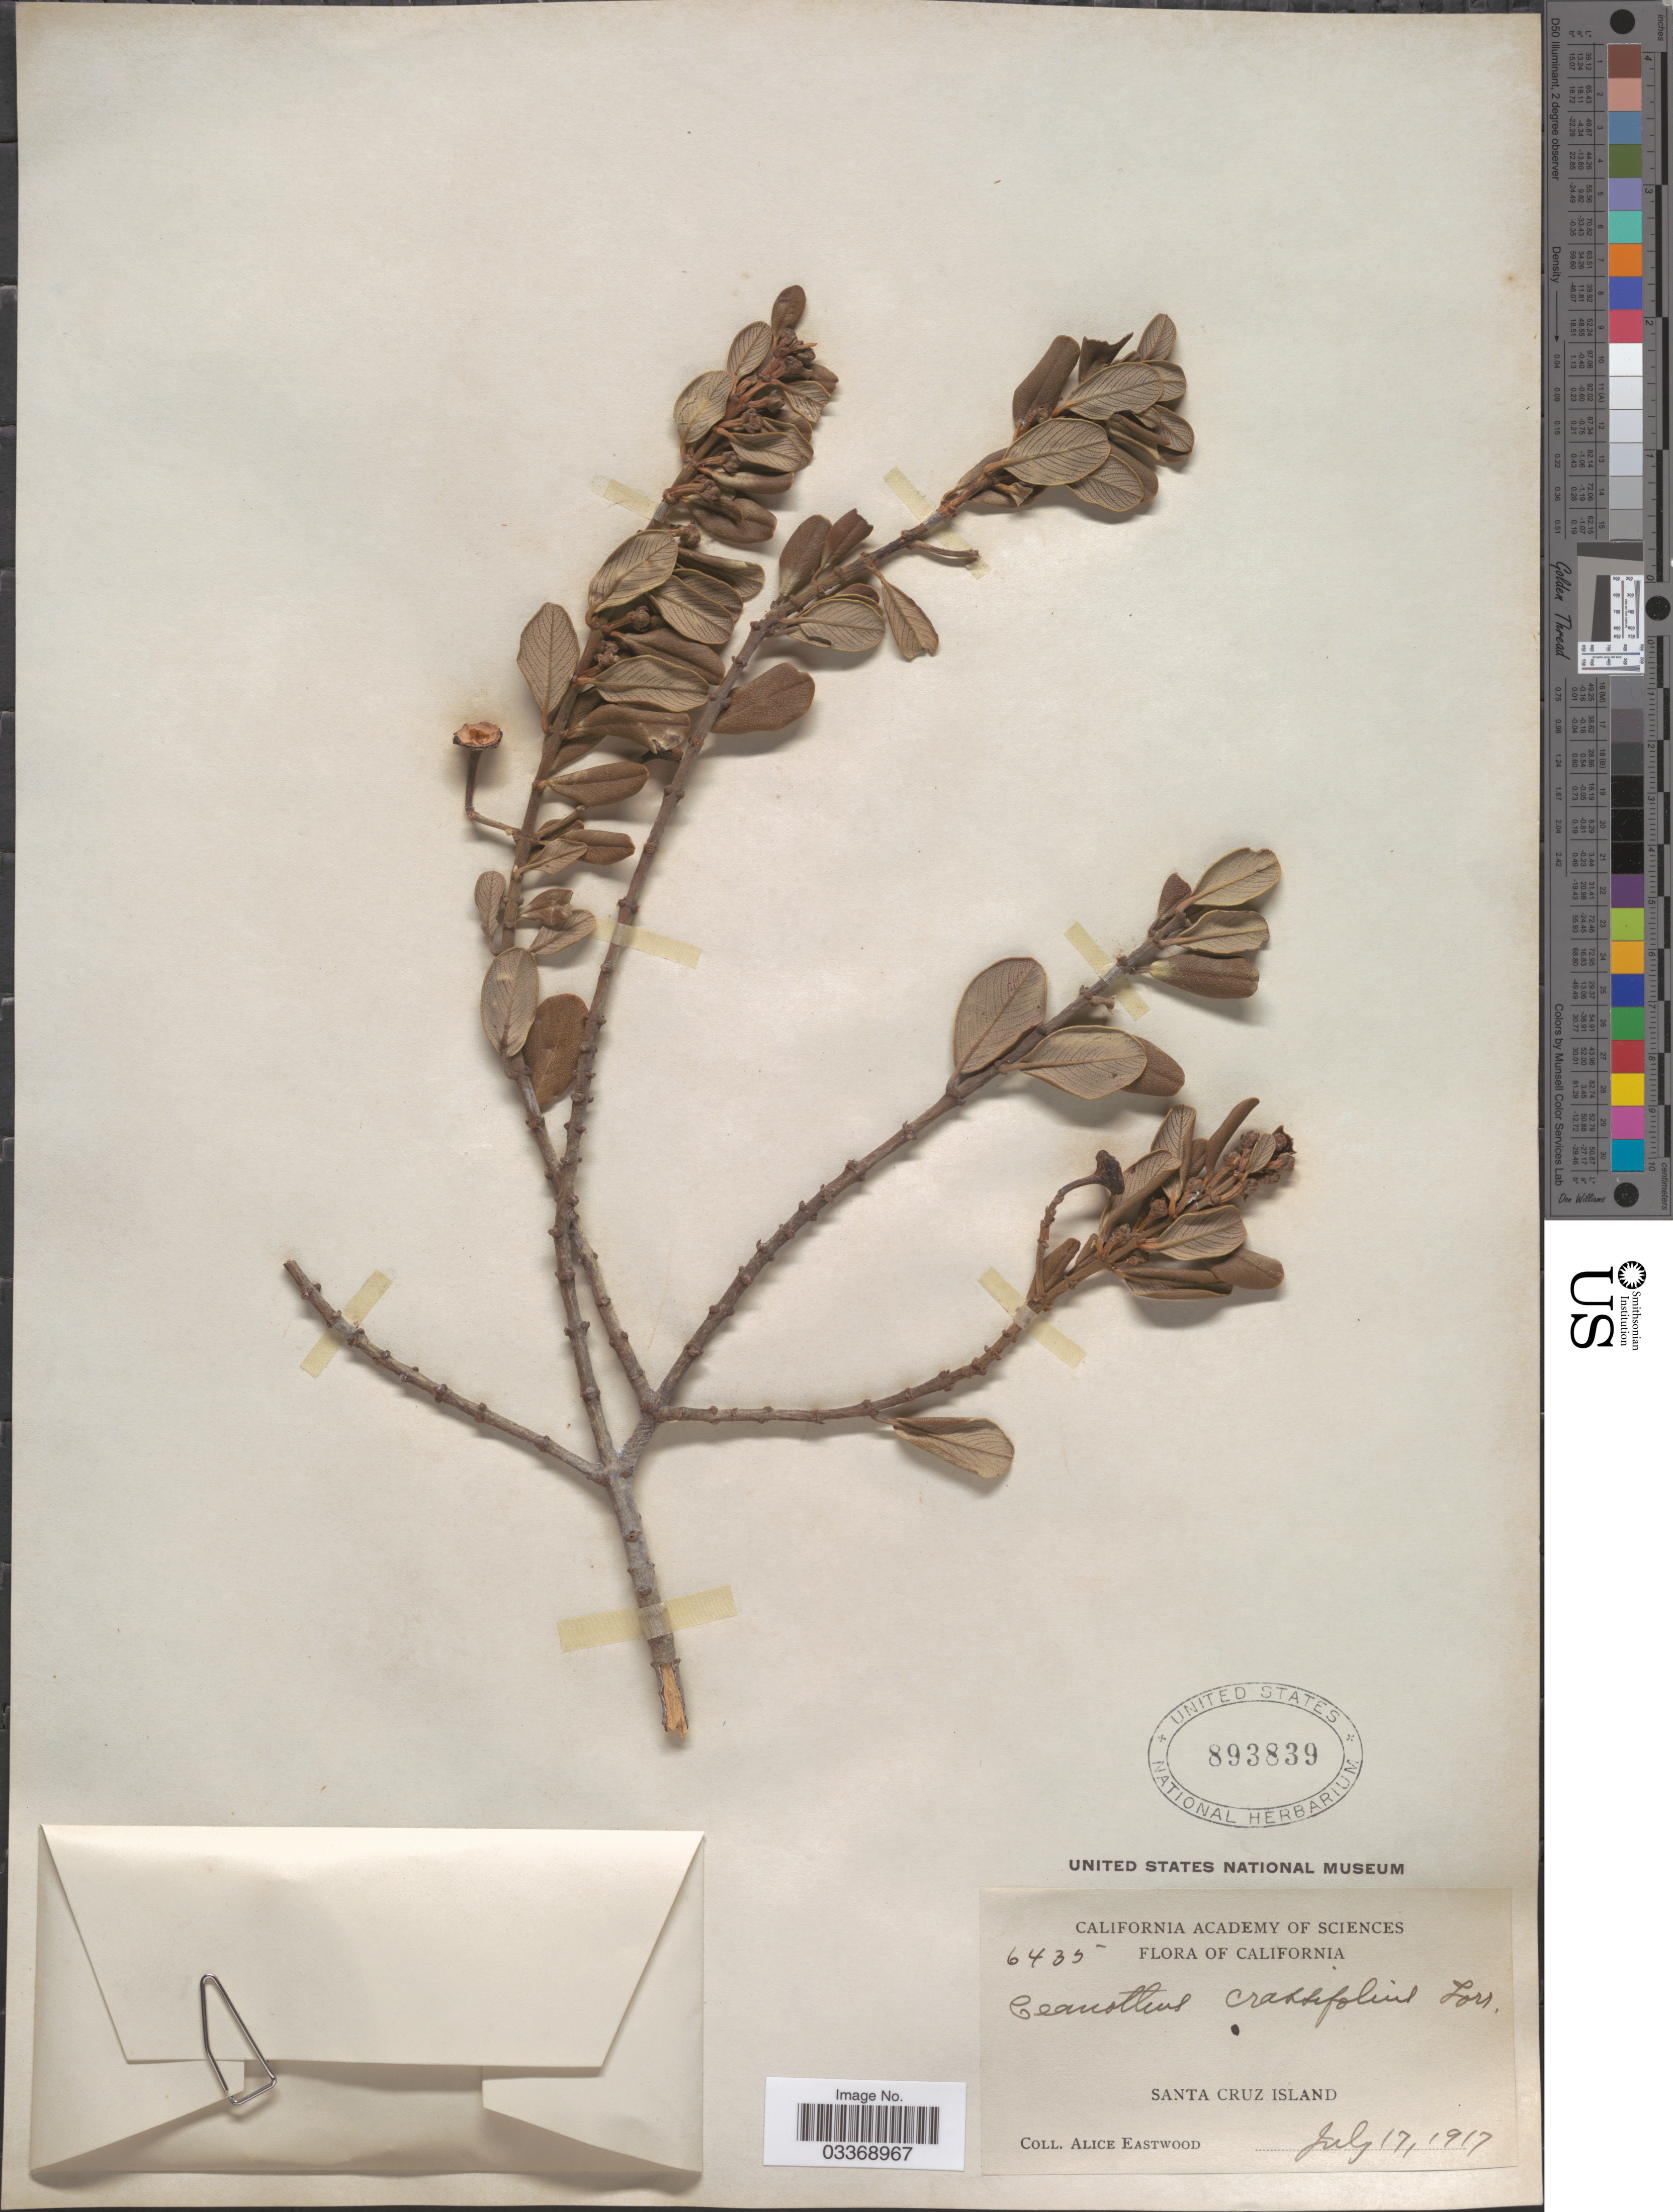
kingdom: Plantae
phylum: Tracheophyta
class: Magnoliopsida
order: Rosales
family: Rhamnaceae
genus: Ceanothus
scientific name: Ceanothus crassifolius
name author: Torr.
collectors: A. Eastwood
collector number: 6435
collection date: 1917-07-17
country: United States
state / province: California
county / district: Santa Barbara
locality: Santa Cruz Island.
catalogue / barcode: US 893839